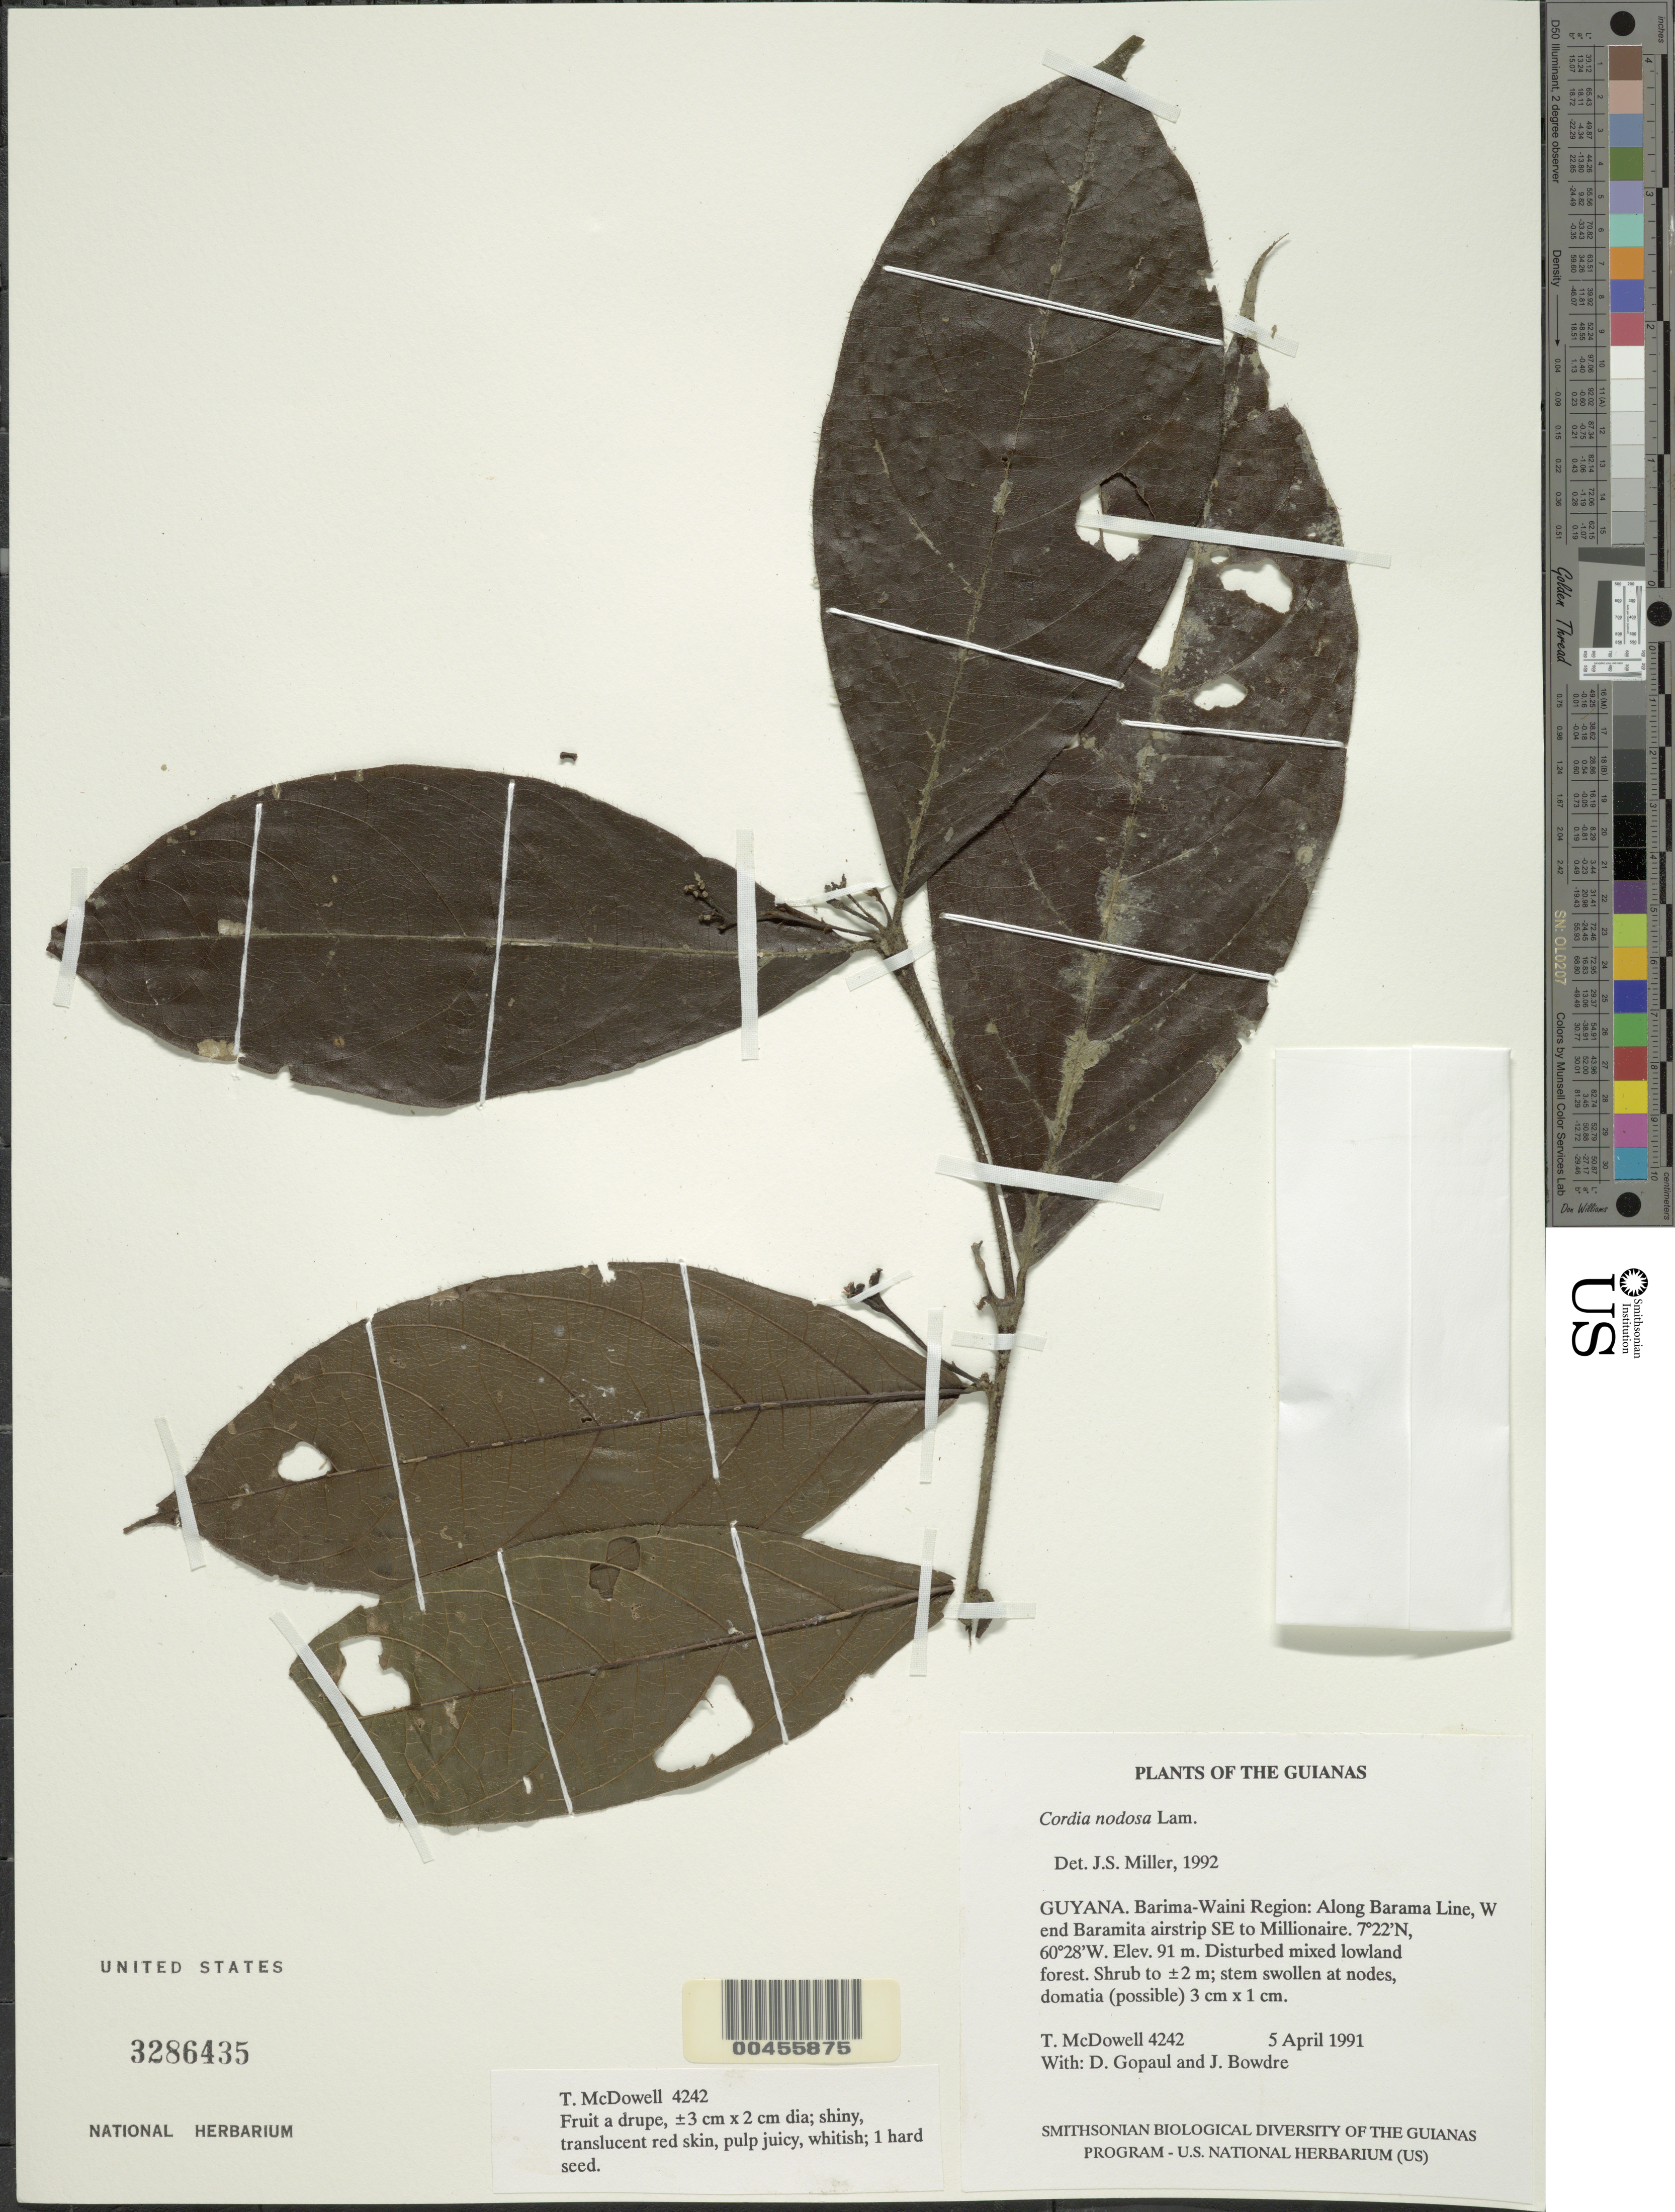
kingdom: Plantae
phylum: Tracheophyta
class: Magnoliopsida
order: Boraginales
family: Cordiaceae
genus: Cordia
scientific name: Cordia nodosa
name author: Lam.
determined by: Miller, James S., (MO), Missouri Botanical Garden (UNITED STATES)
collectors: T. McDowell, D. Gopaul & J. Bowdre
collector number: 4242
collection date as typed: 5 April 1991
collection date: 1991-04-05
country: Guyana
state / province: Barima-Waini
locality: Along Barama Line, W end Baramita airstrip SE to Millionaire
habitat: Disturbed mixed lowland forest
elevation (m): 91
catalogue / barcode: US 3286435